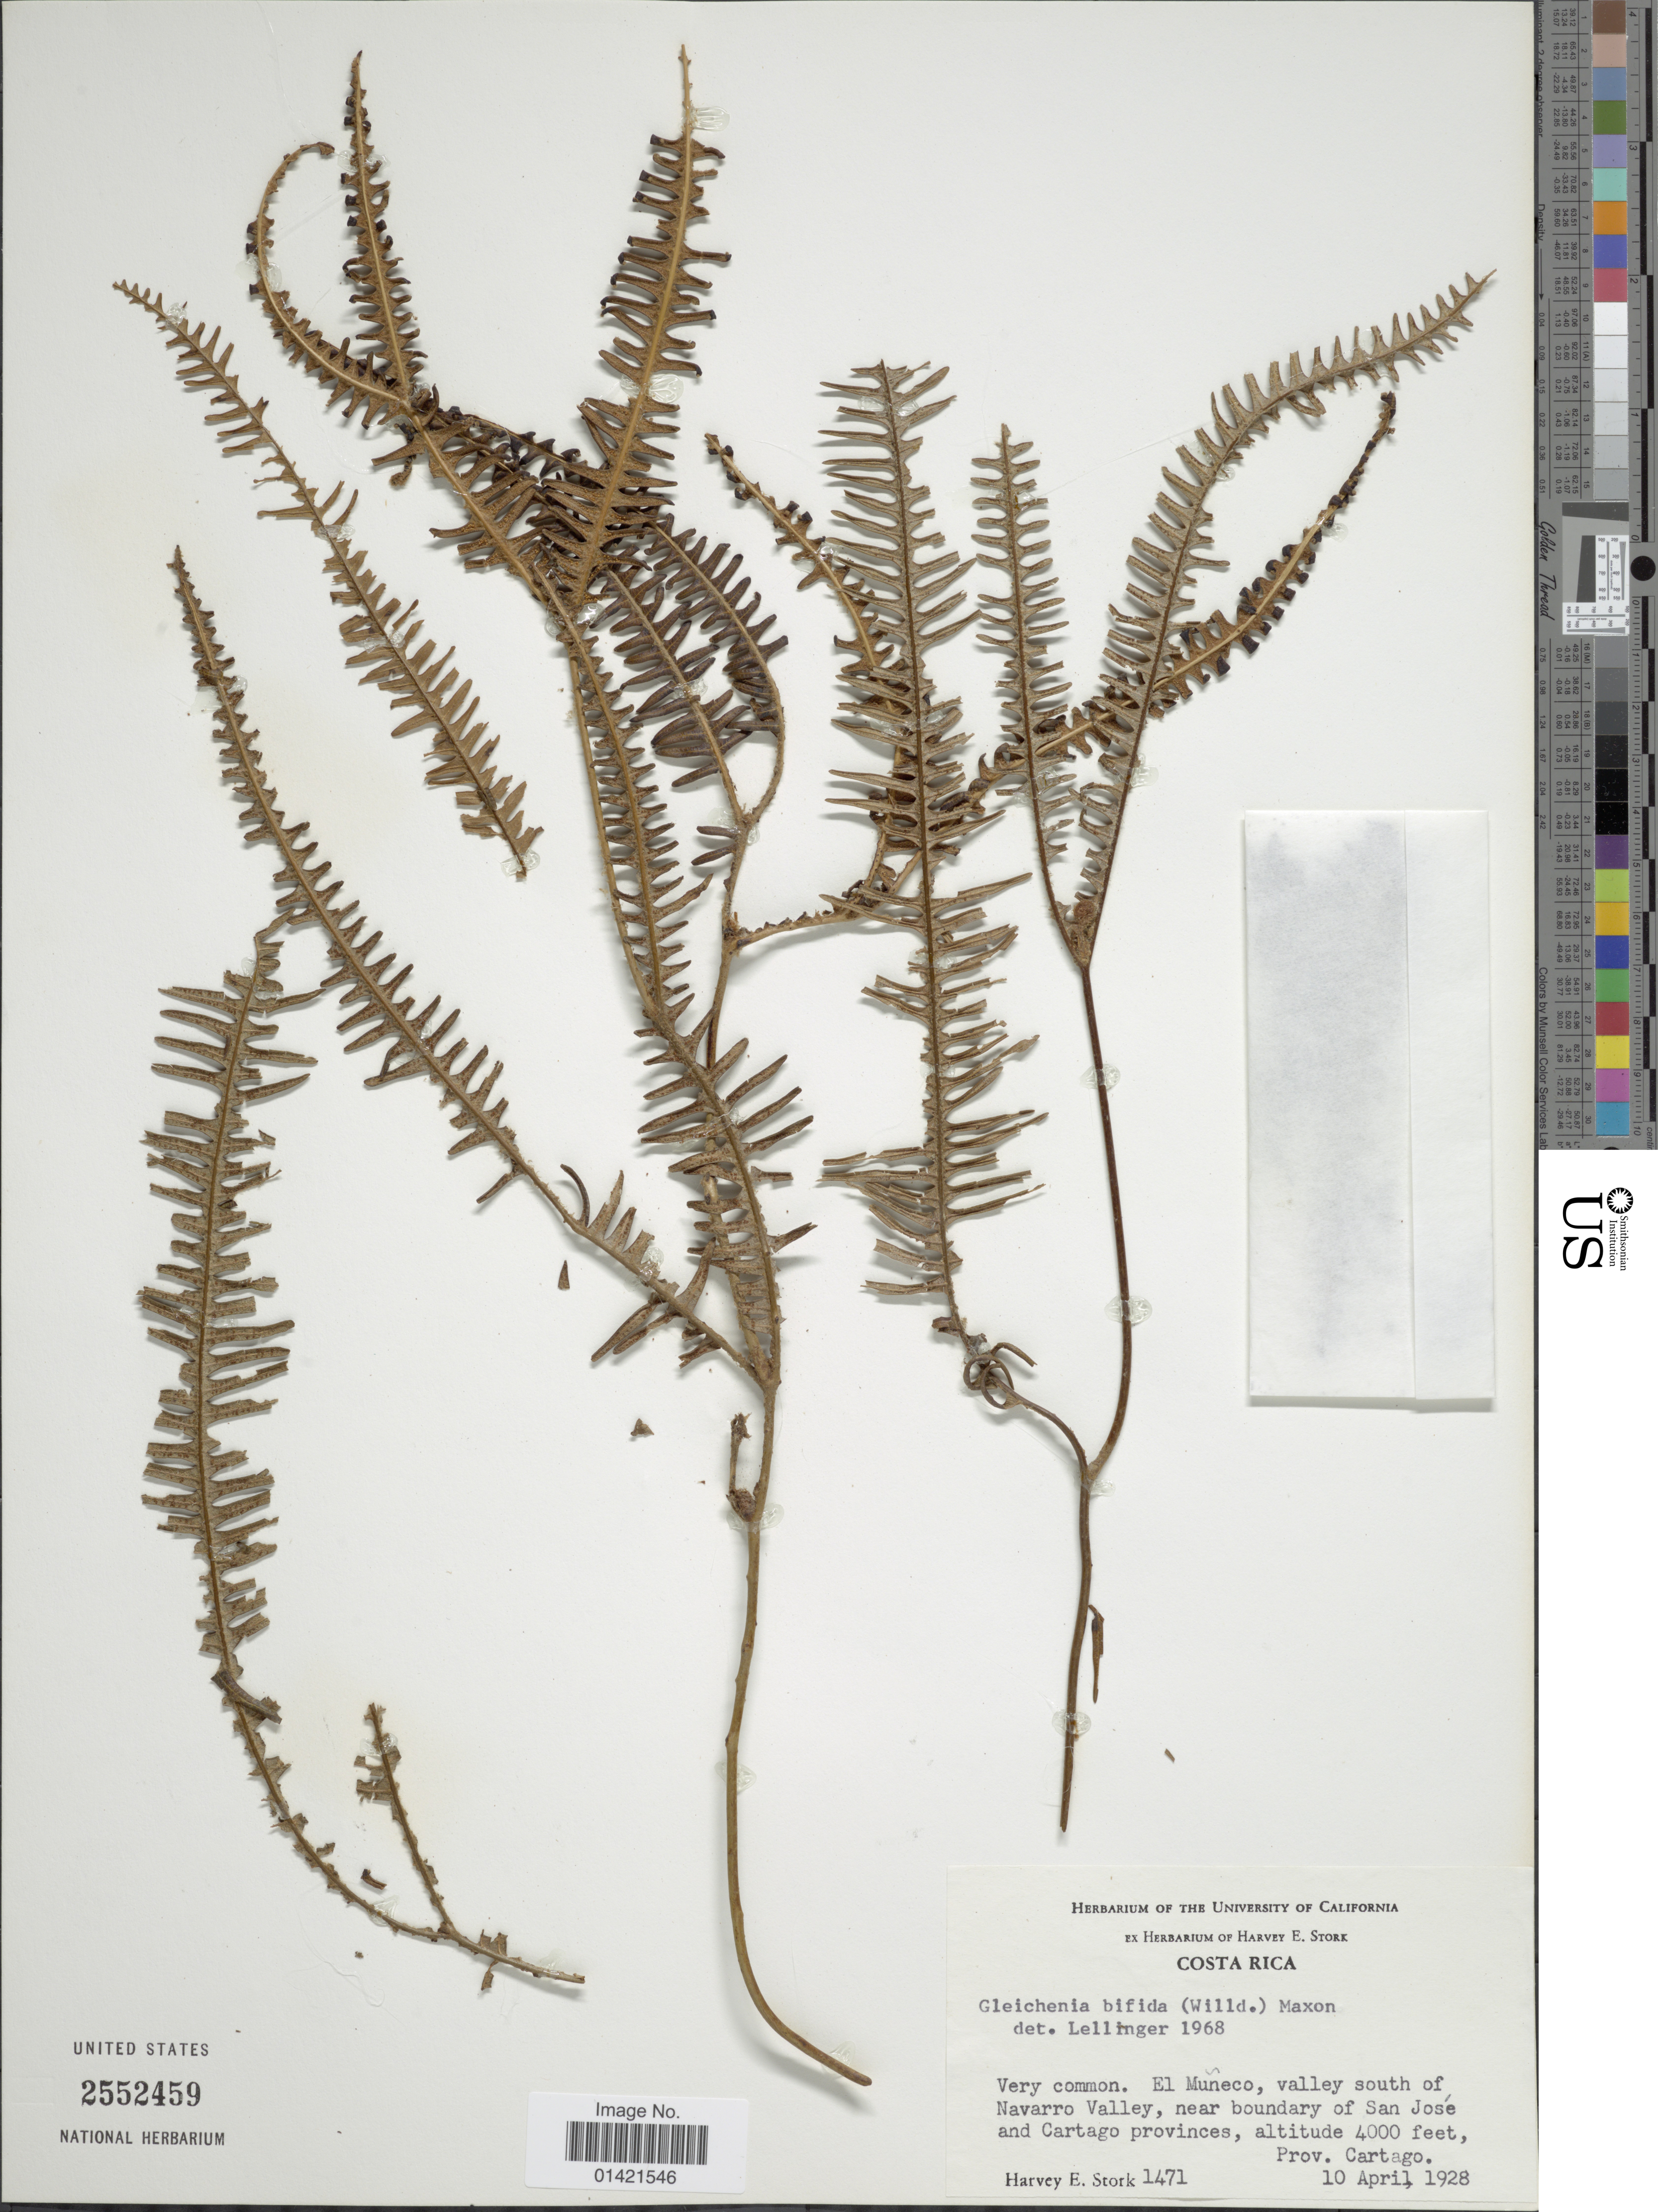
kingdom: Plantae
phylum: Tracheophyta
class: Polypodiopsida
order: Gleicheniales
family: Gleicheniaceae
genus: Sticherus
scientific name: Sticherus bifidus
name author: (Willd.) Ching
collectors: H. E. Stork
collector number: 1471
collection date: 1928-04-10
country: Costa Rica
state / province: Cartago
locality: El Muneco, valley south of Navarro Valley, near boundary of San Jose and Cartago Provinces.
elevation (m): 1219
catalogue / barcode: US 2552459